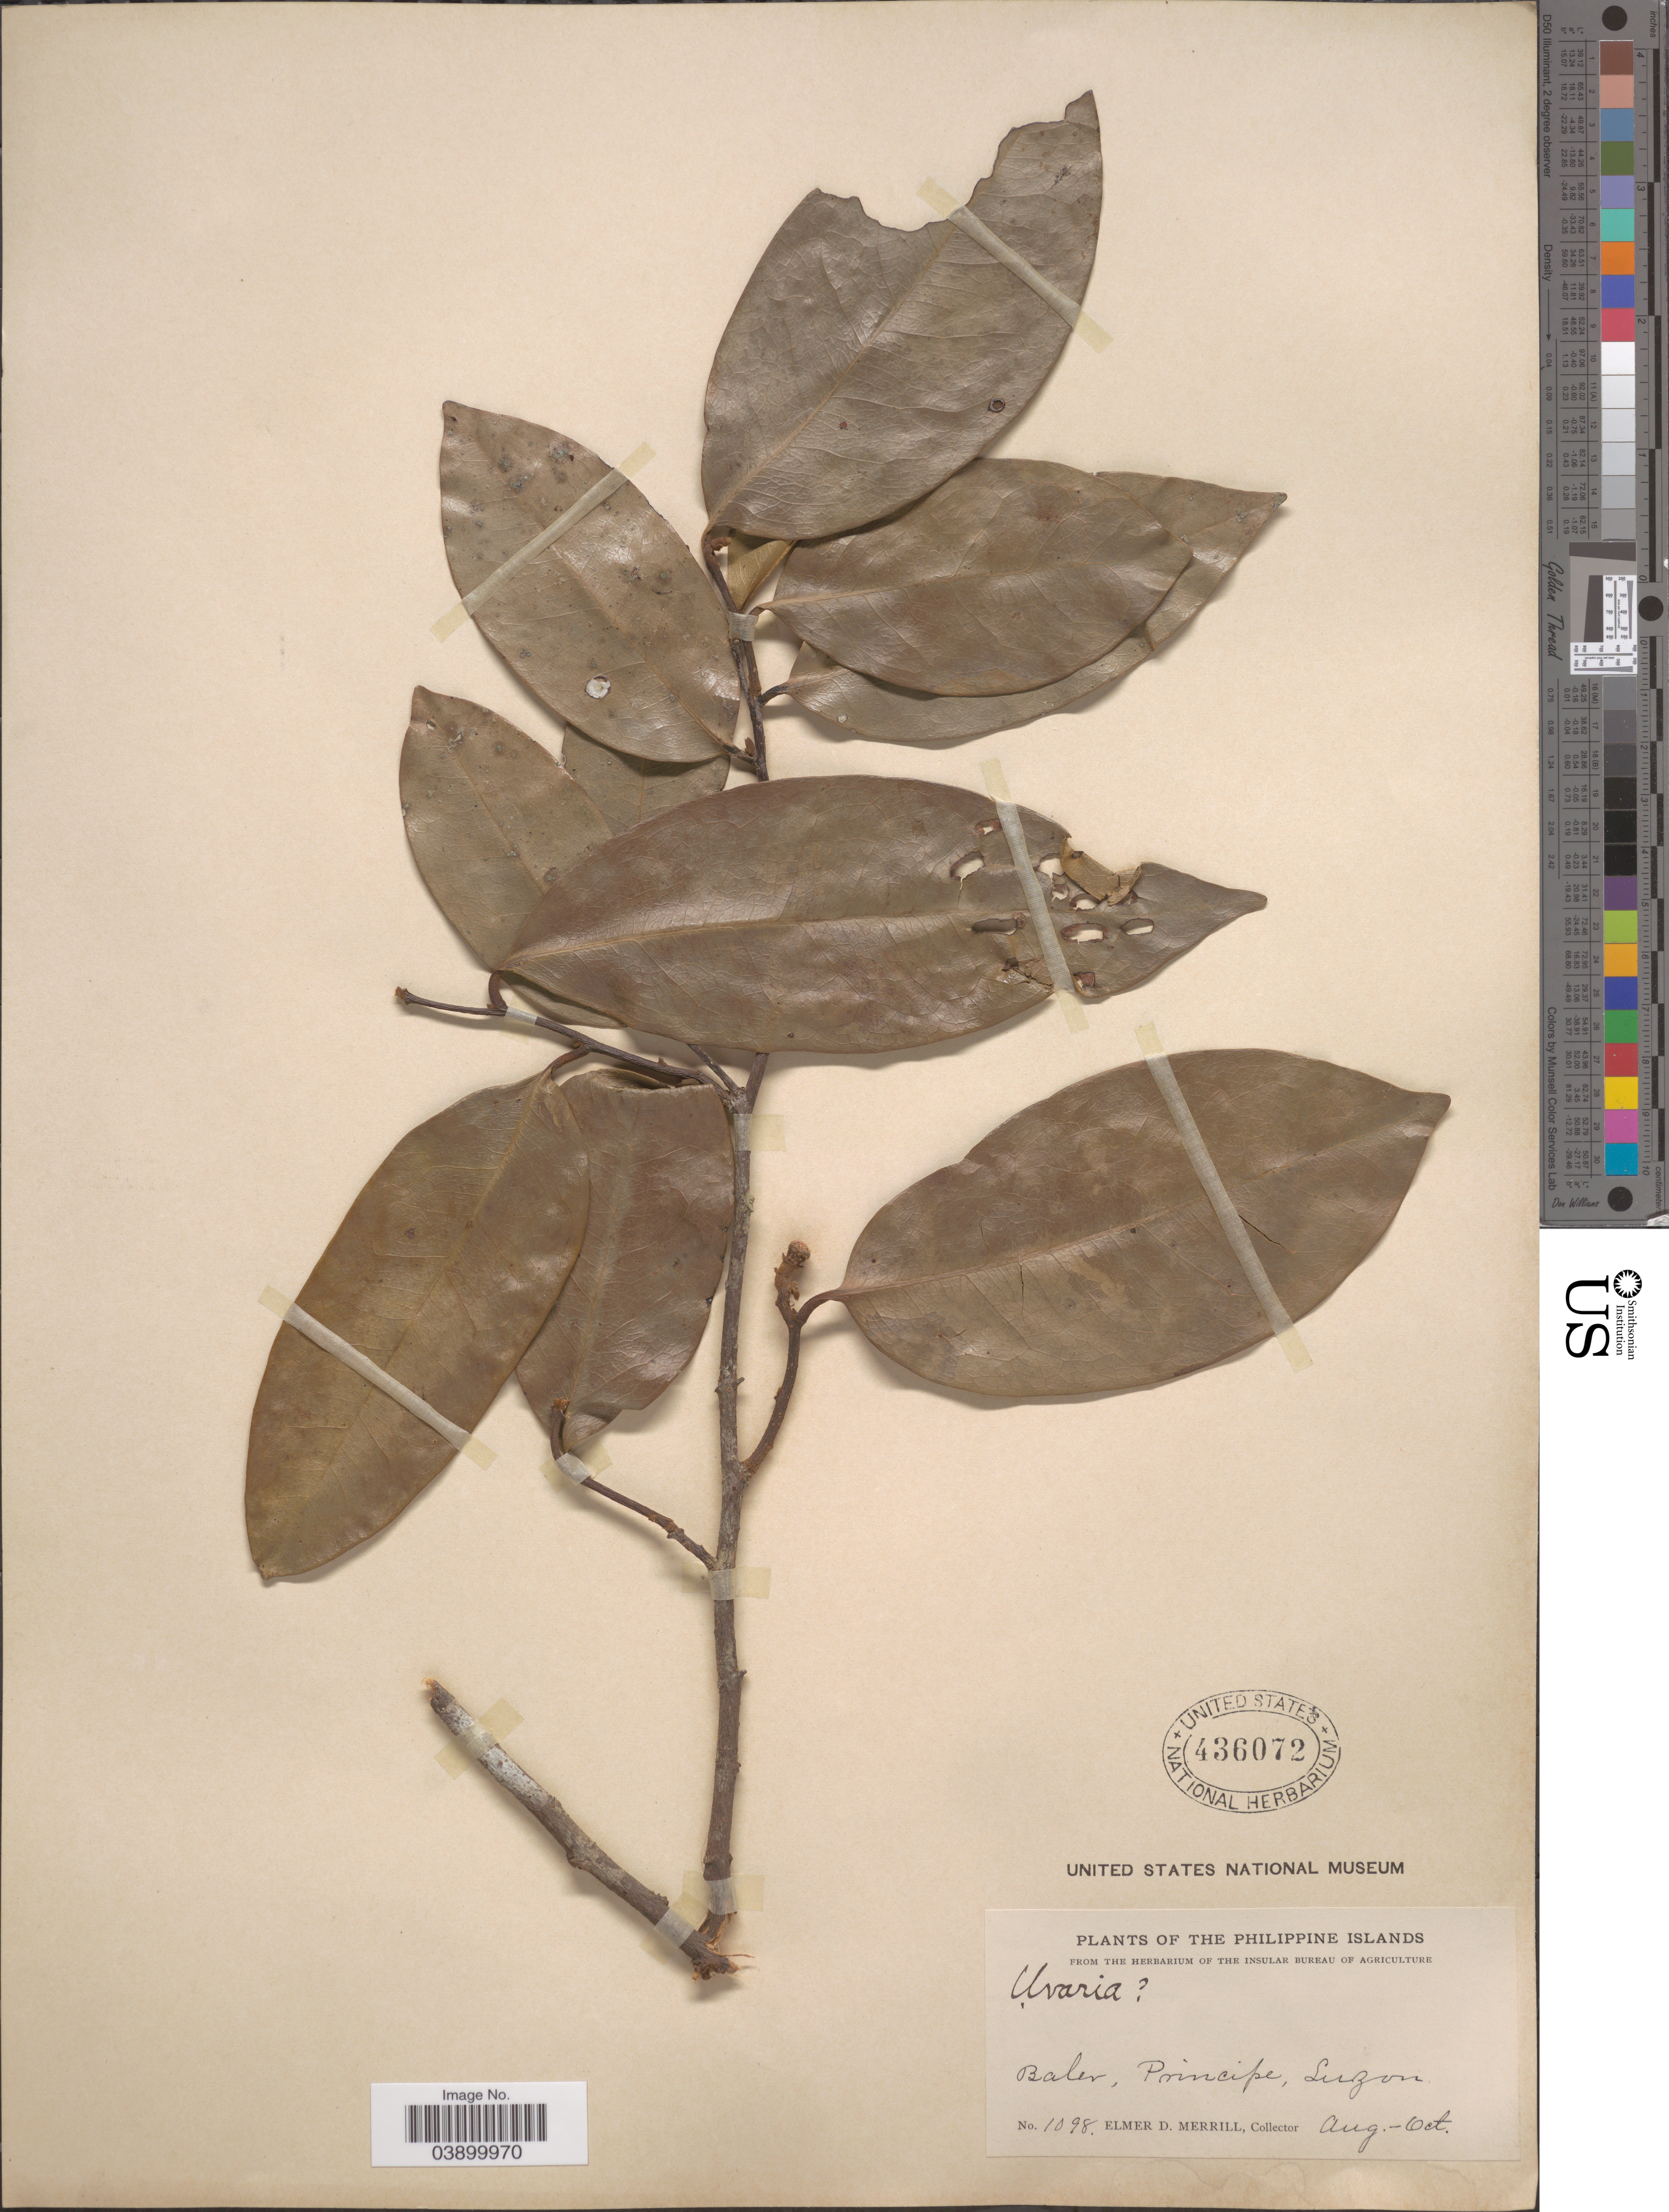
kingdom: Plantae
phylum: Tracheophyta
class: Magnoliopsida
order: Magnoliales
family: Annonaceae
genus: Uvaria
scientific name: Uvaria sp.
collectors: E. D. Merrill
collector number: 1098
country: Philippines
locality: Philippine Islands. Baler, Principe, Luzon.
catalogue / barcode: US 436072